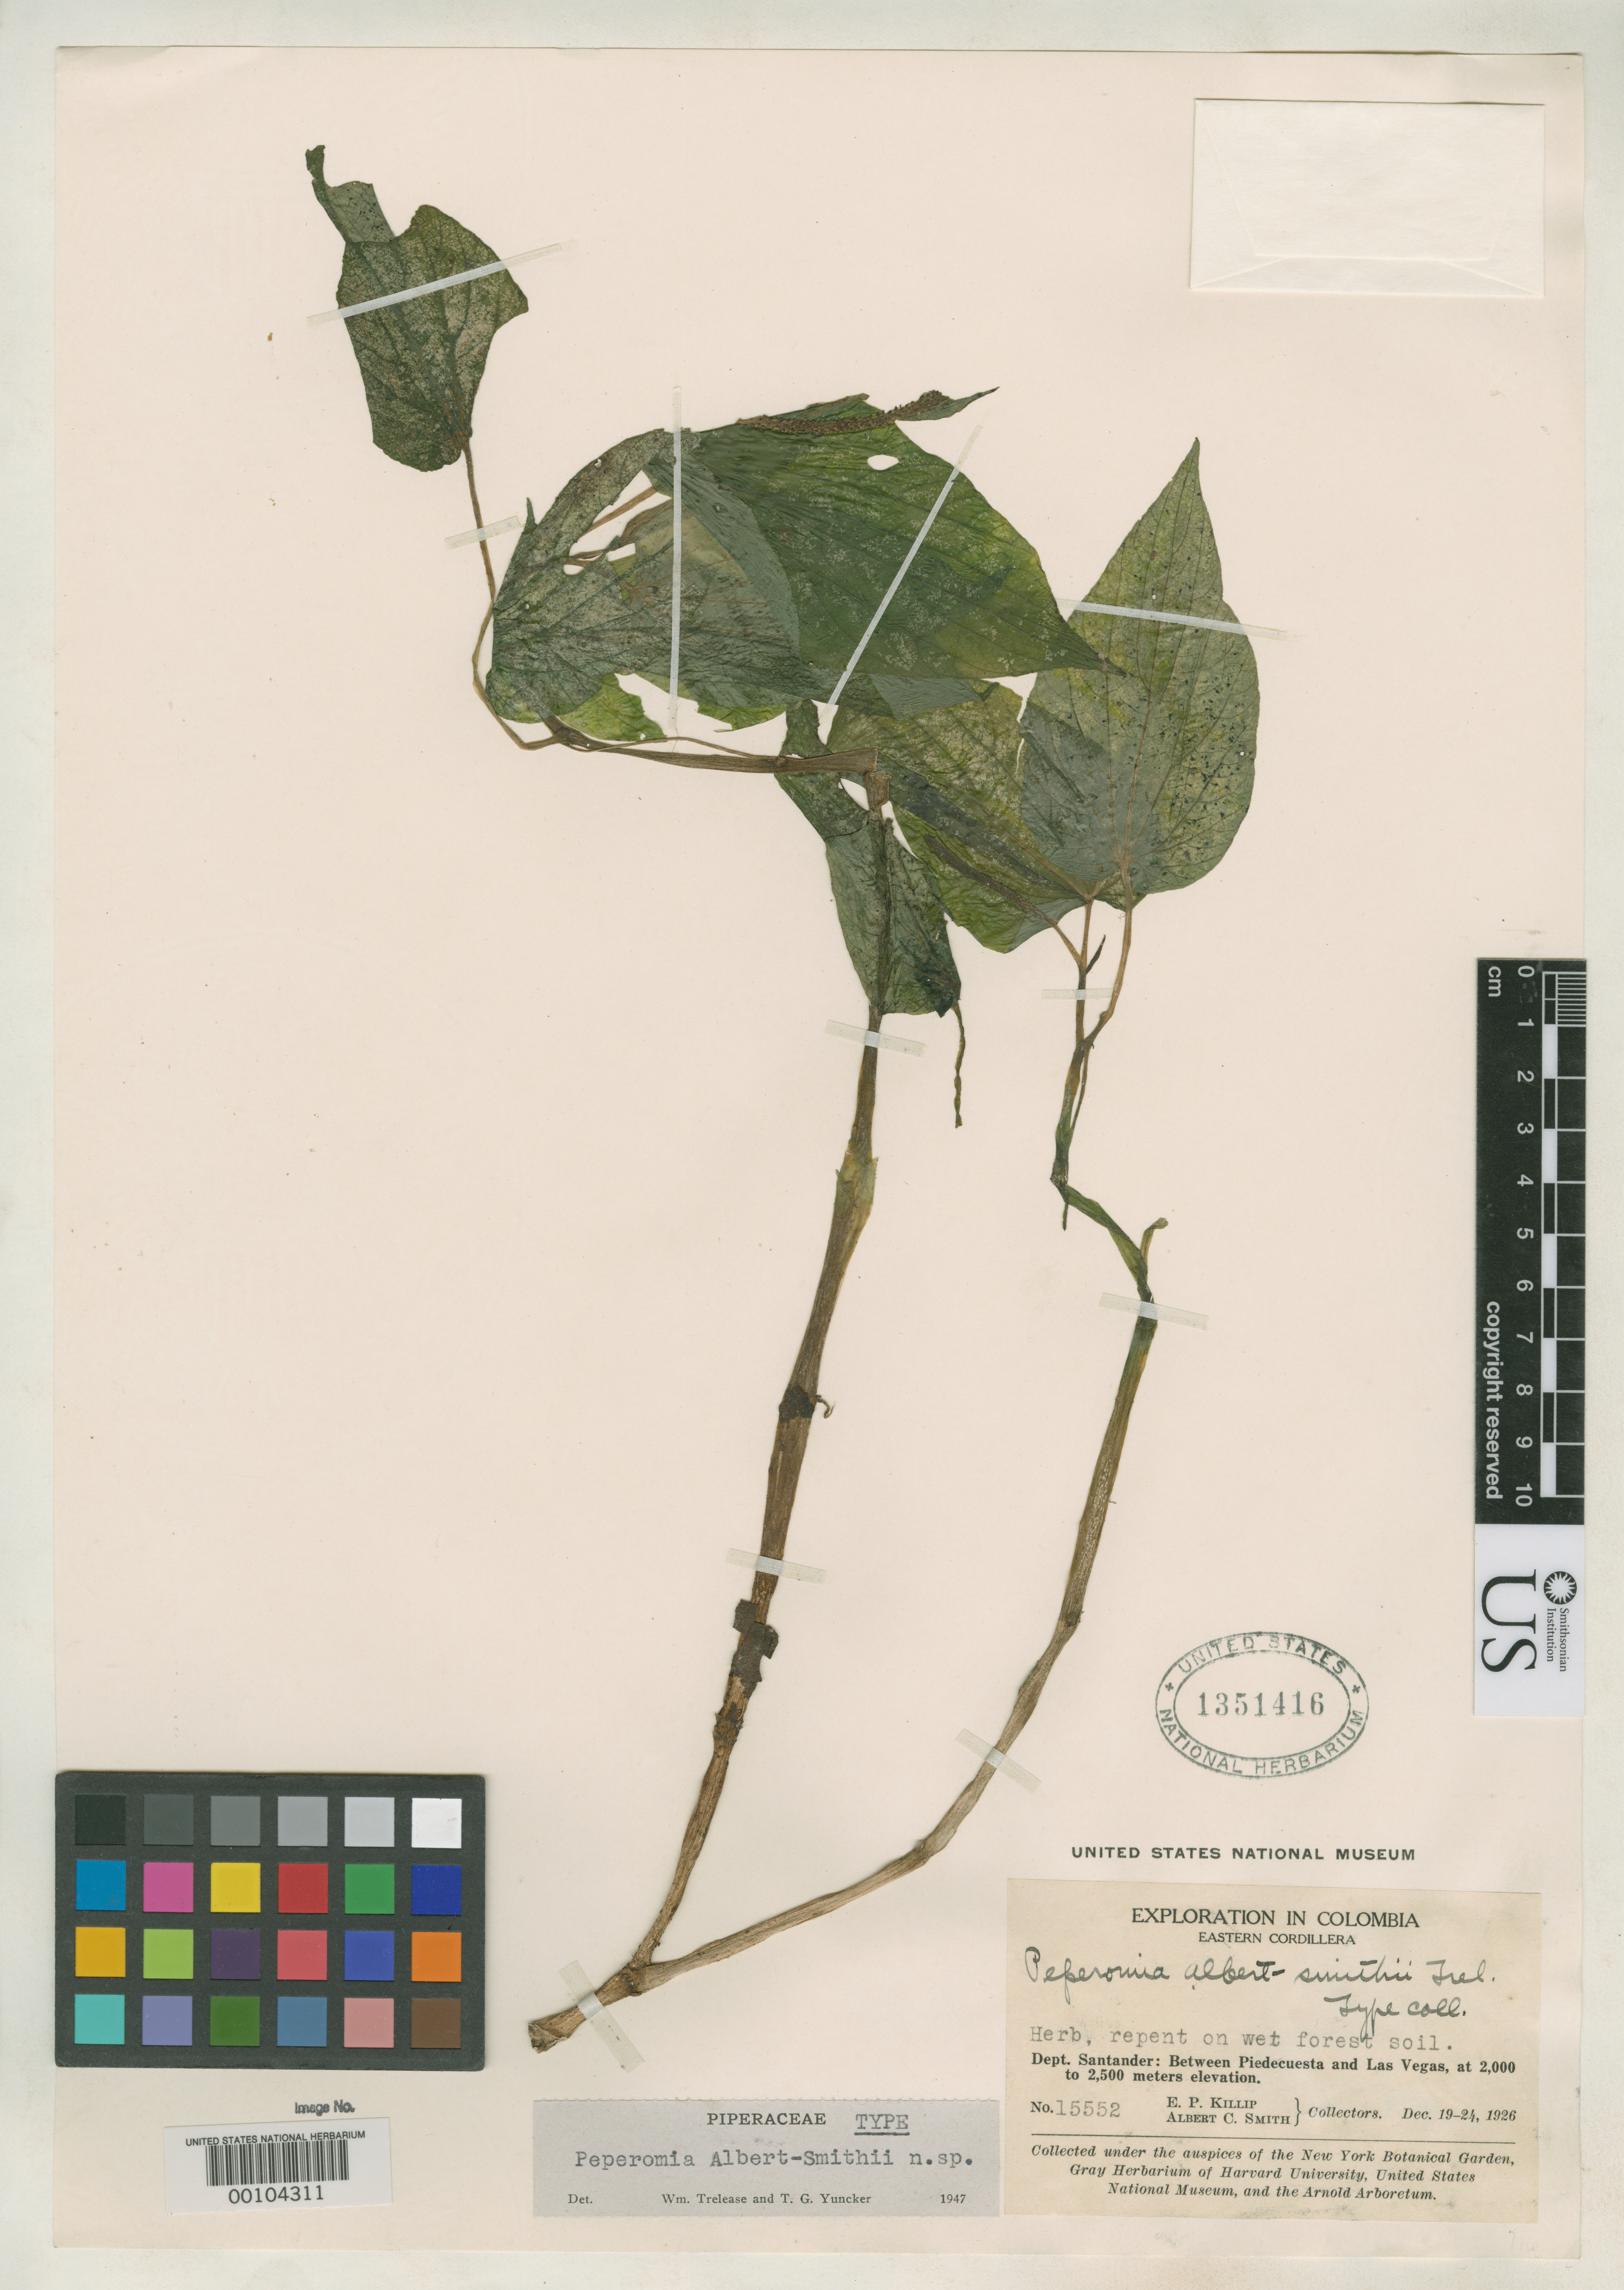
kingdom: Plantae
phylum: Tracheophyta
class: Magnoliopsida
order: Piperales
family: Piperaceae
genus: Peperomia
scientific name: Peperomia albert-smithii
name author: Trel. & Yunck.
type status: Holotype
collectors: E. P. Killip & A. C. Smith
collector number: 15552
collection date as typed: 19 Dec 1926 to 24 Dec 1926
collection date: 1926-12-19/1926-12-24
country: Colombia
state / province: Santander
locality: Between Piedecuesta and Las Vegas.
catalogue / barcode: US 1351416